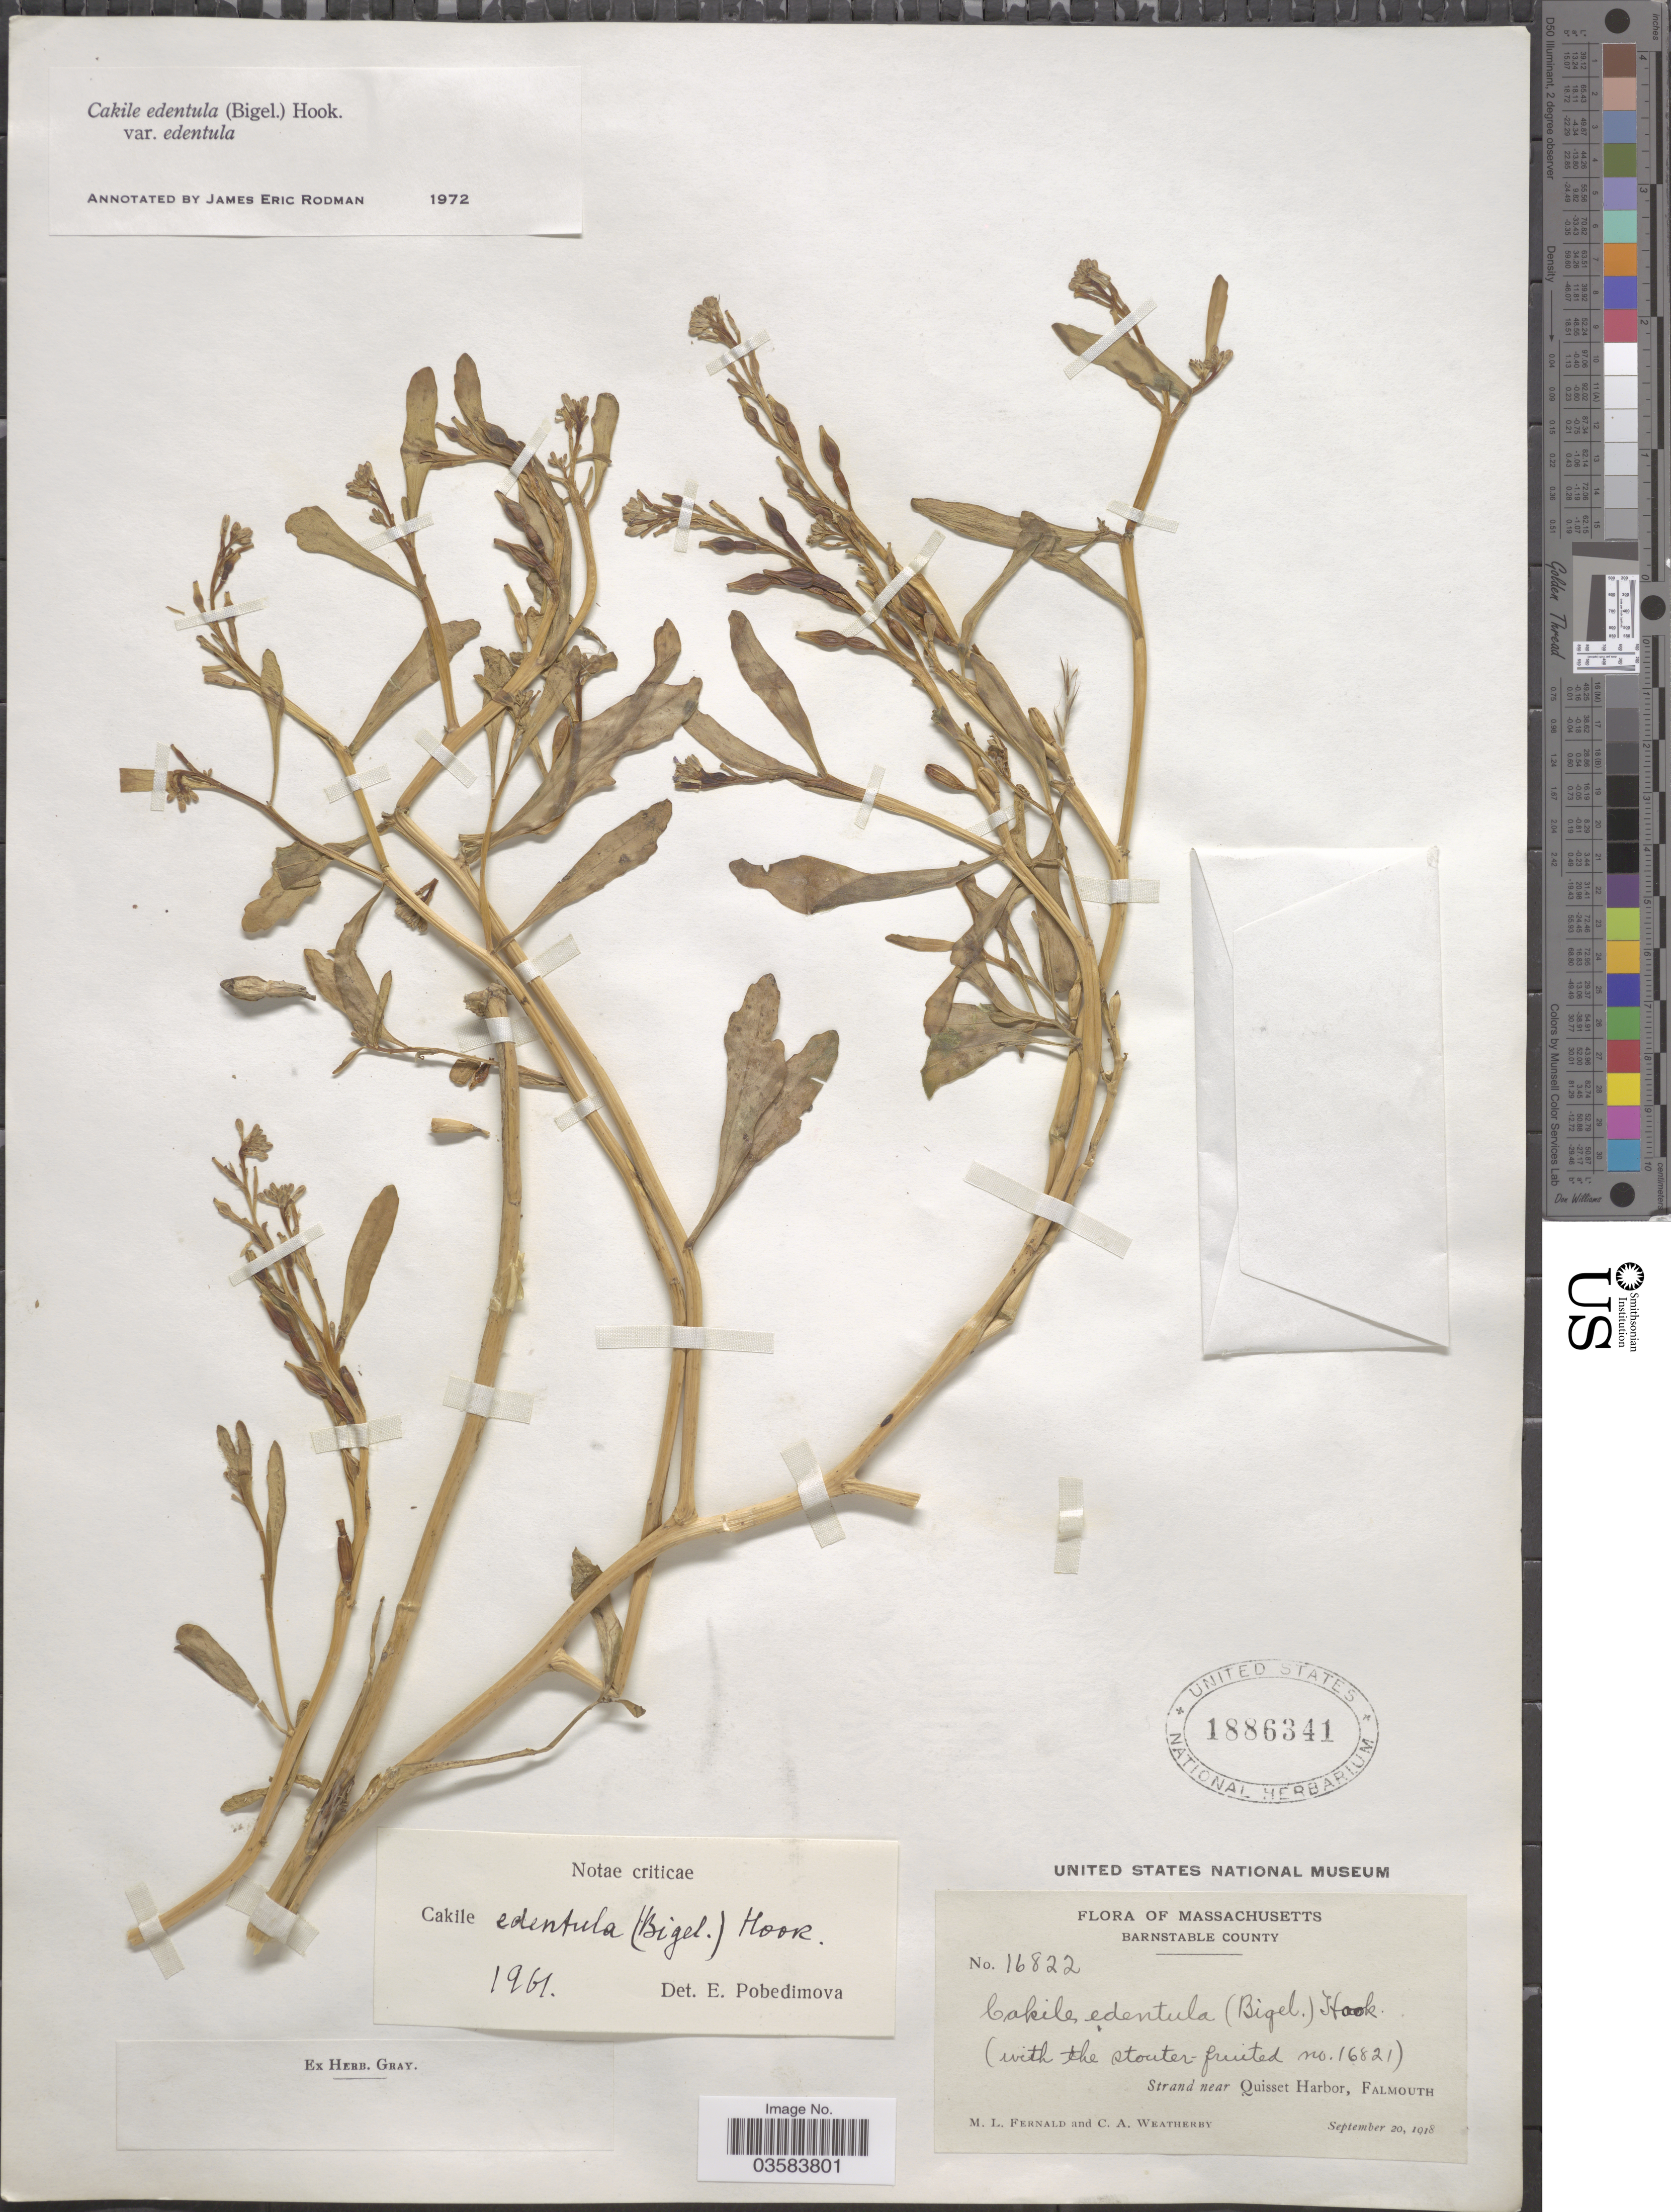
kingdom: Plantae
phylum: Tracheophyta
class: Magnoliopsida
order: Brassicales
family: Brassicaceae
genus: Cakile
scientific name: Cakile edentula var. edentula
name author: (Bigelow) Hook.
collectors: M. L. Fernald & C. A. Weatherby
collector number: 16822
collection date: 1918-09-20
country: United States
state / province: Massachusetts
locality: Barnstable County. Strand near Quisset Harbor, Falmouth.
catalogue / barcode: US 1886341